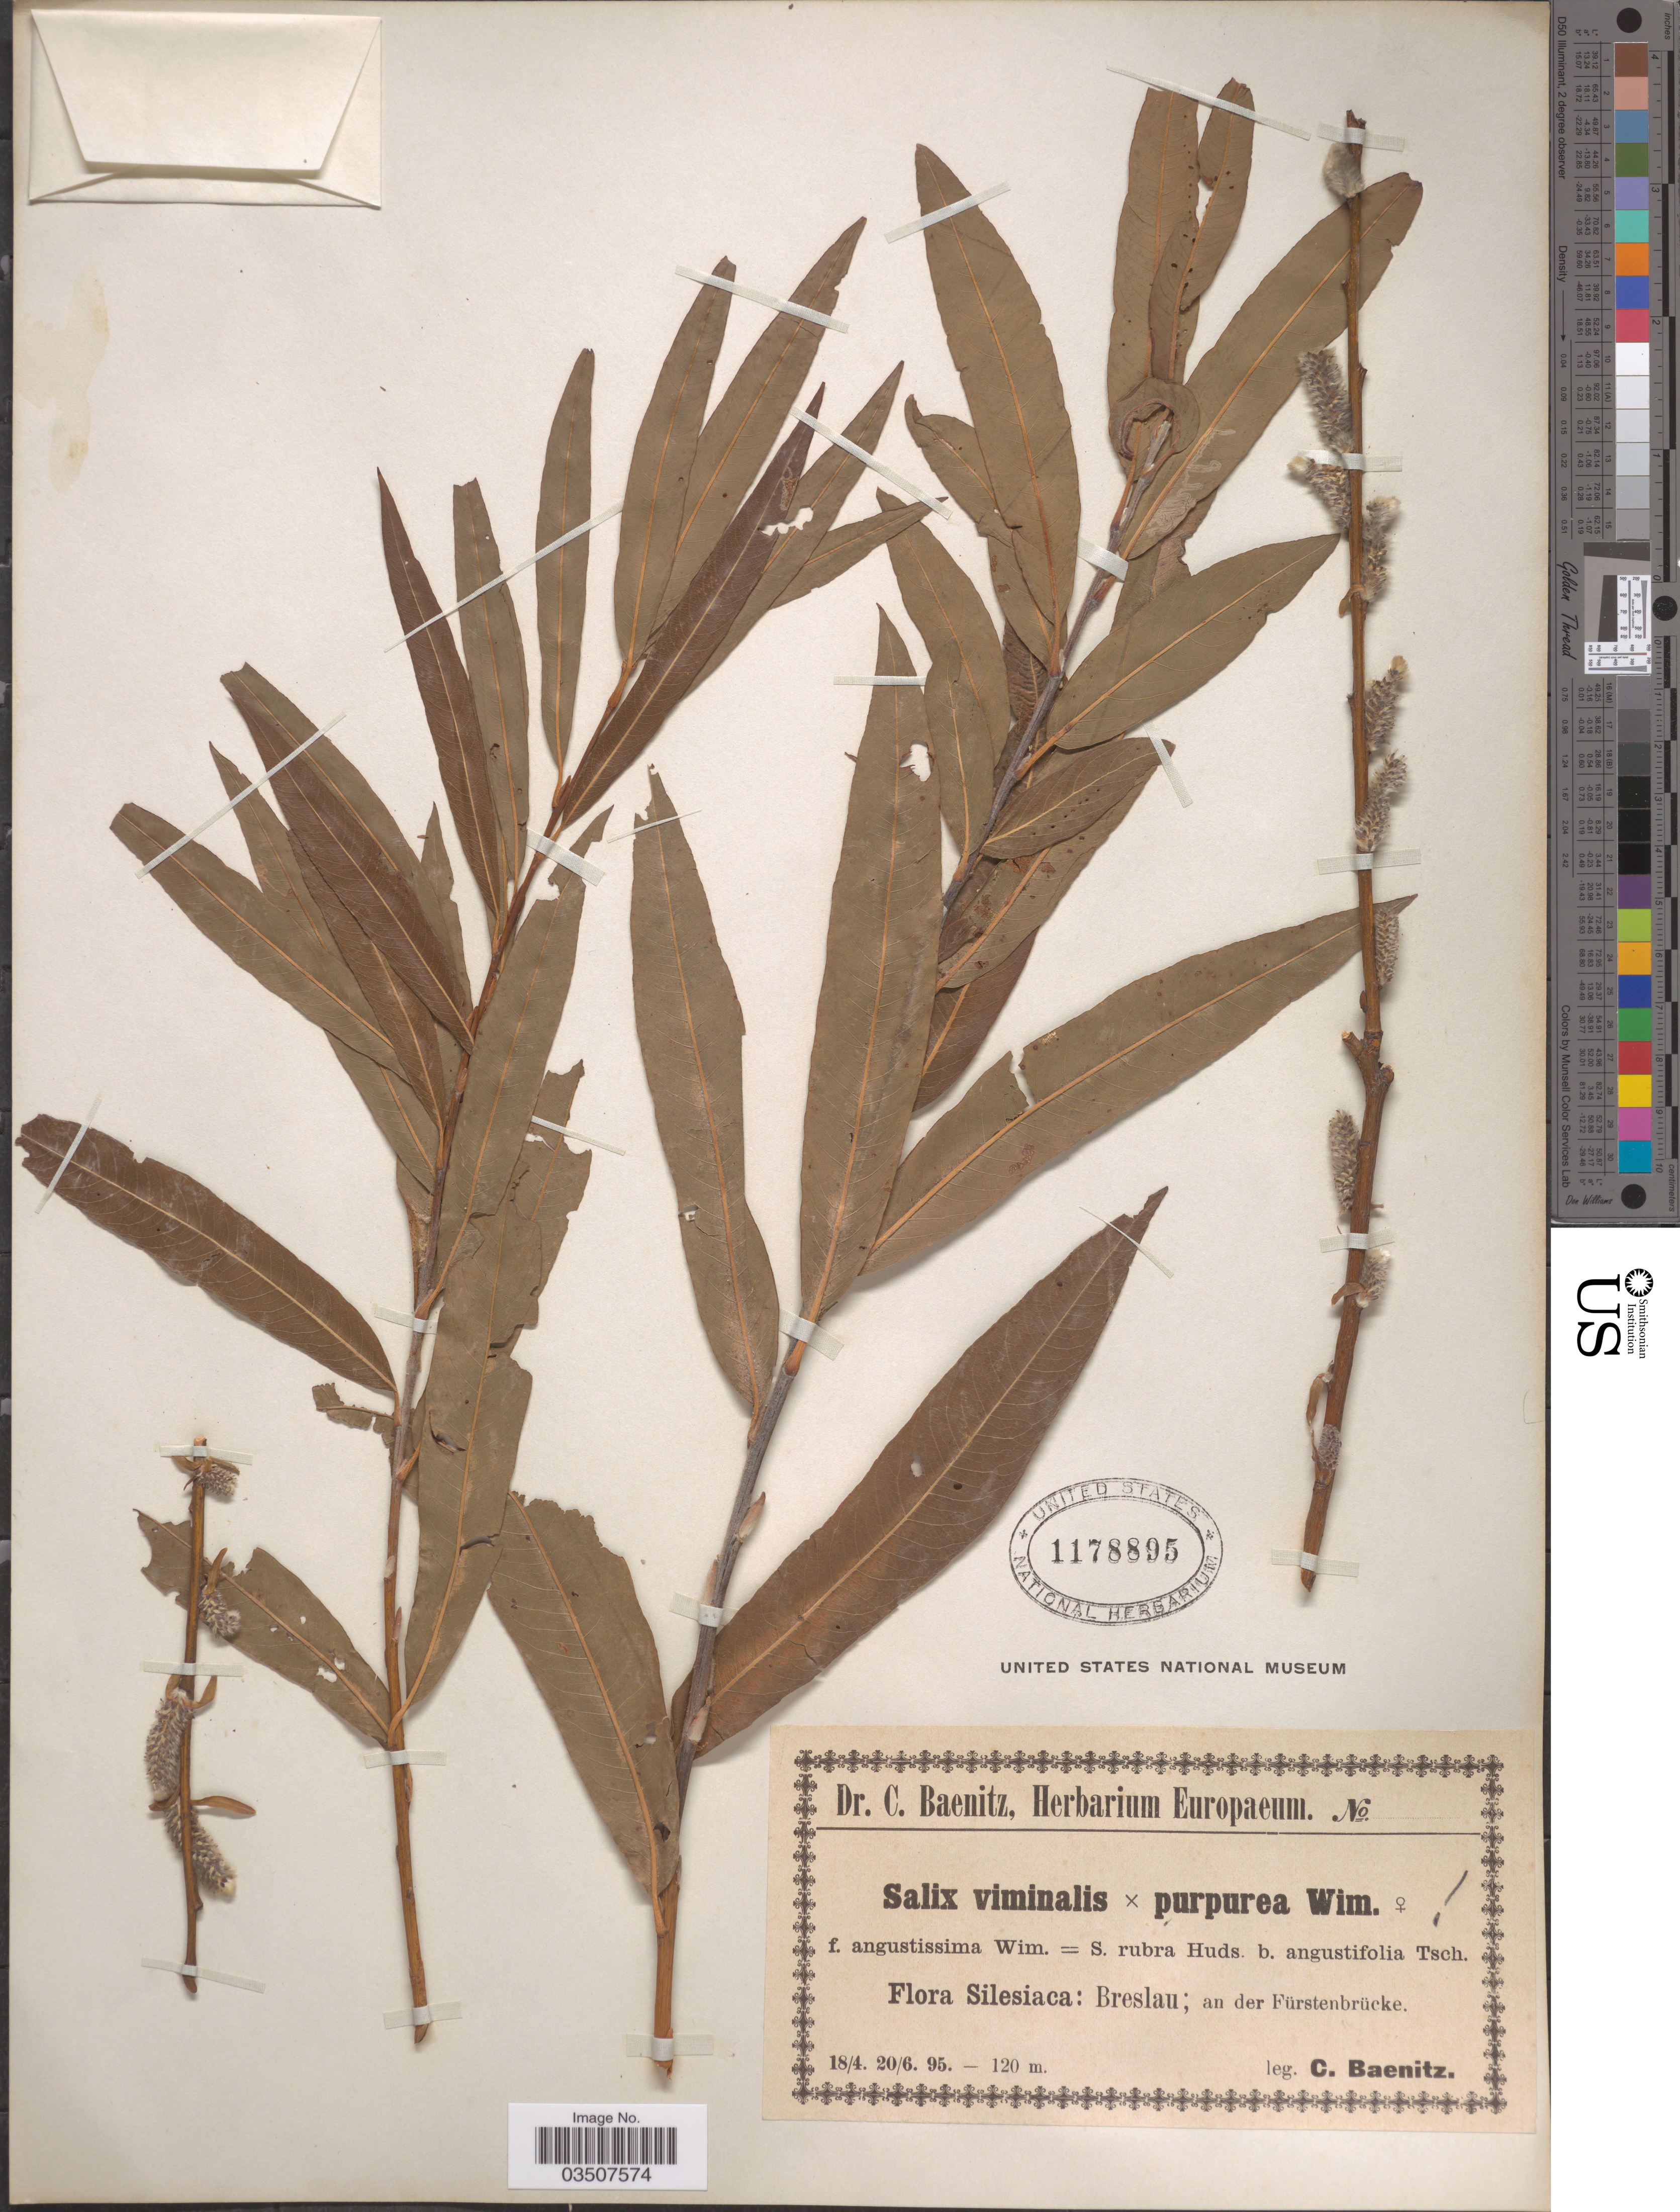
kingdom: Plantae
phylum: Tracheophyta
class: Magnoliopsida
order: Malpighiales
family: Salicaceae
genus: Salix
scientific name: Salix viminalis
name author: L.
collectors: C. G. Baenitz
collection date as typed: Transcribed d/m/y: 18/4/95 to 20/6/95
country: Poland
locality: Silesiaca: Breslau; an der Fürstenbrücke.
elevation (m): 120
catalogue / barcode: US 1178895